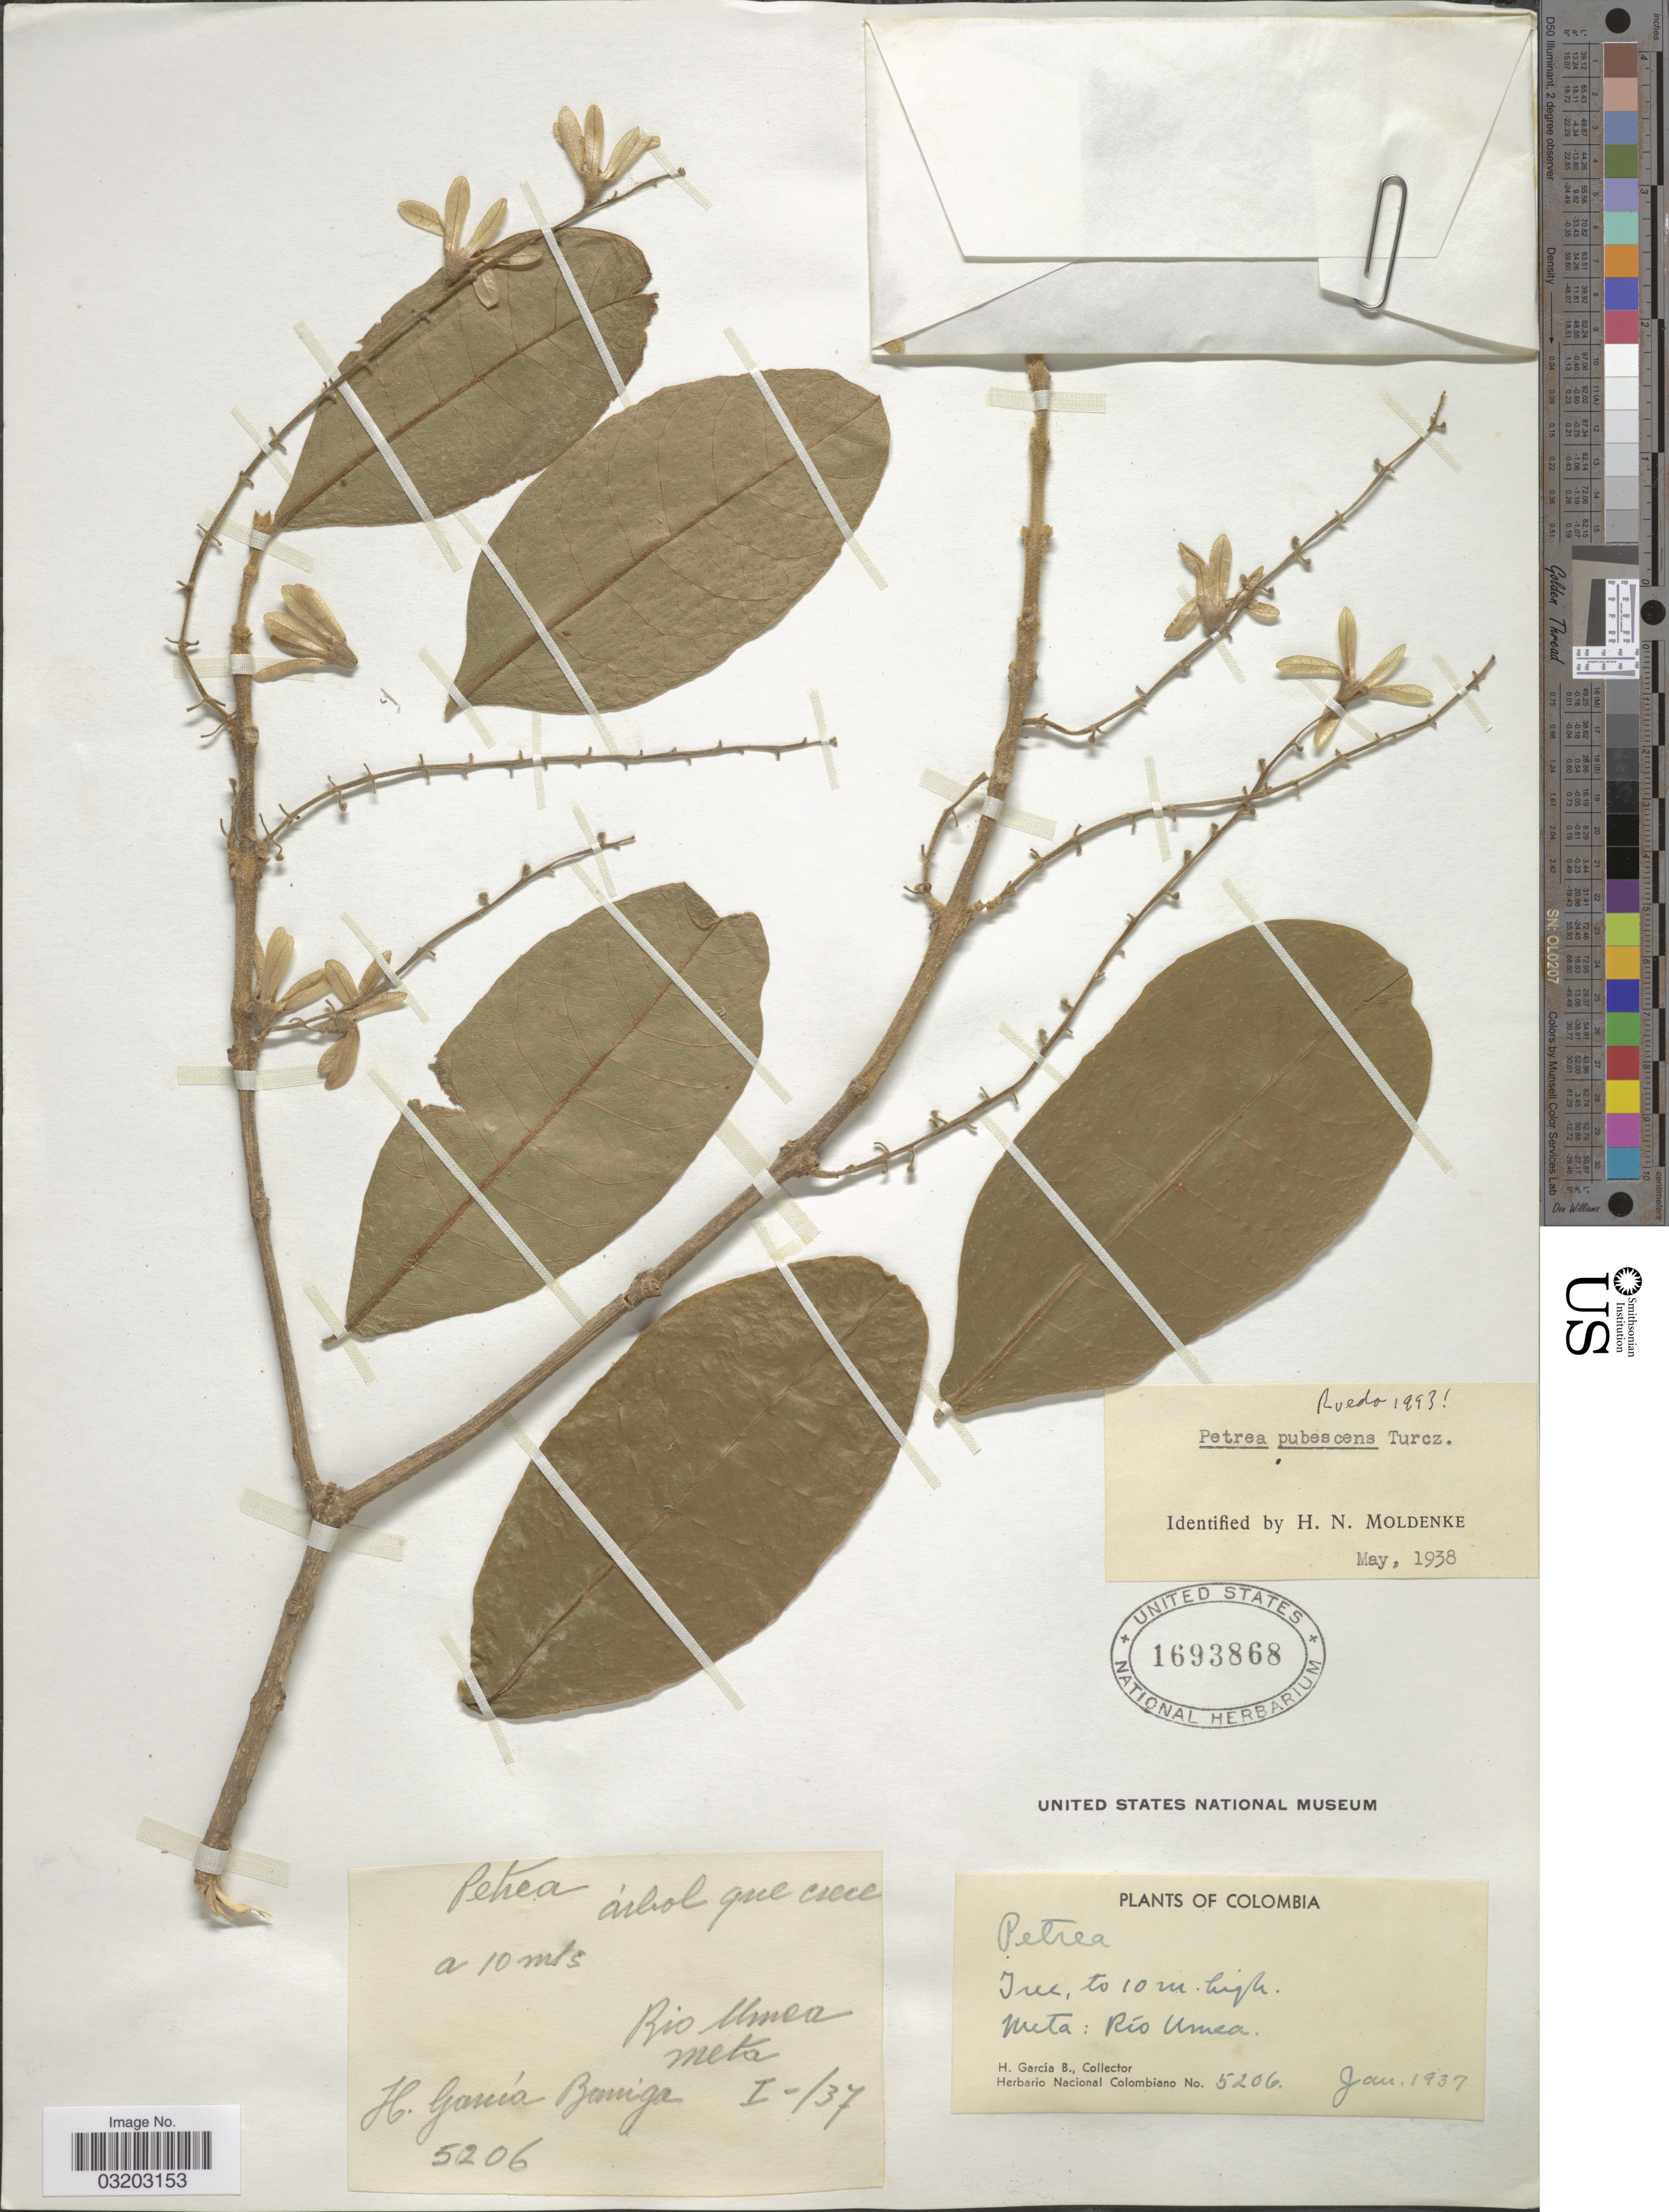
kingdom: Plantae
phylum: Tracheophyta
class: Magnoliopsida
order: Lamiales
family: Verbenaceae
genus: Petrea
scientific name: Petrea pubescens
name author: Turcz.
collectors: H. García B.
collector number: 5206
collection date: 1937-01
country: Colombia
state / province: Meta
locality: Río Umea.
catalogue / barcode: US 1693868